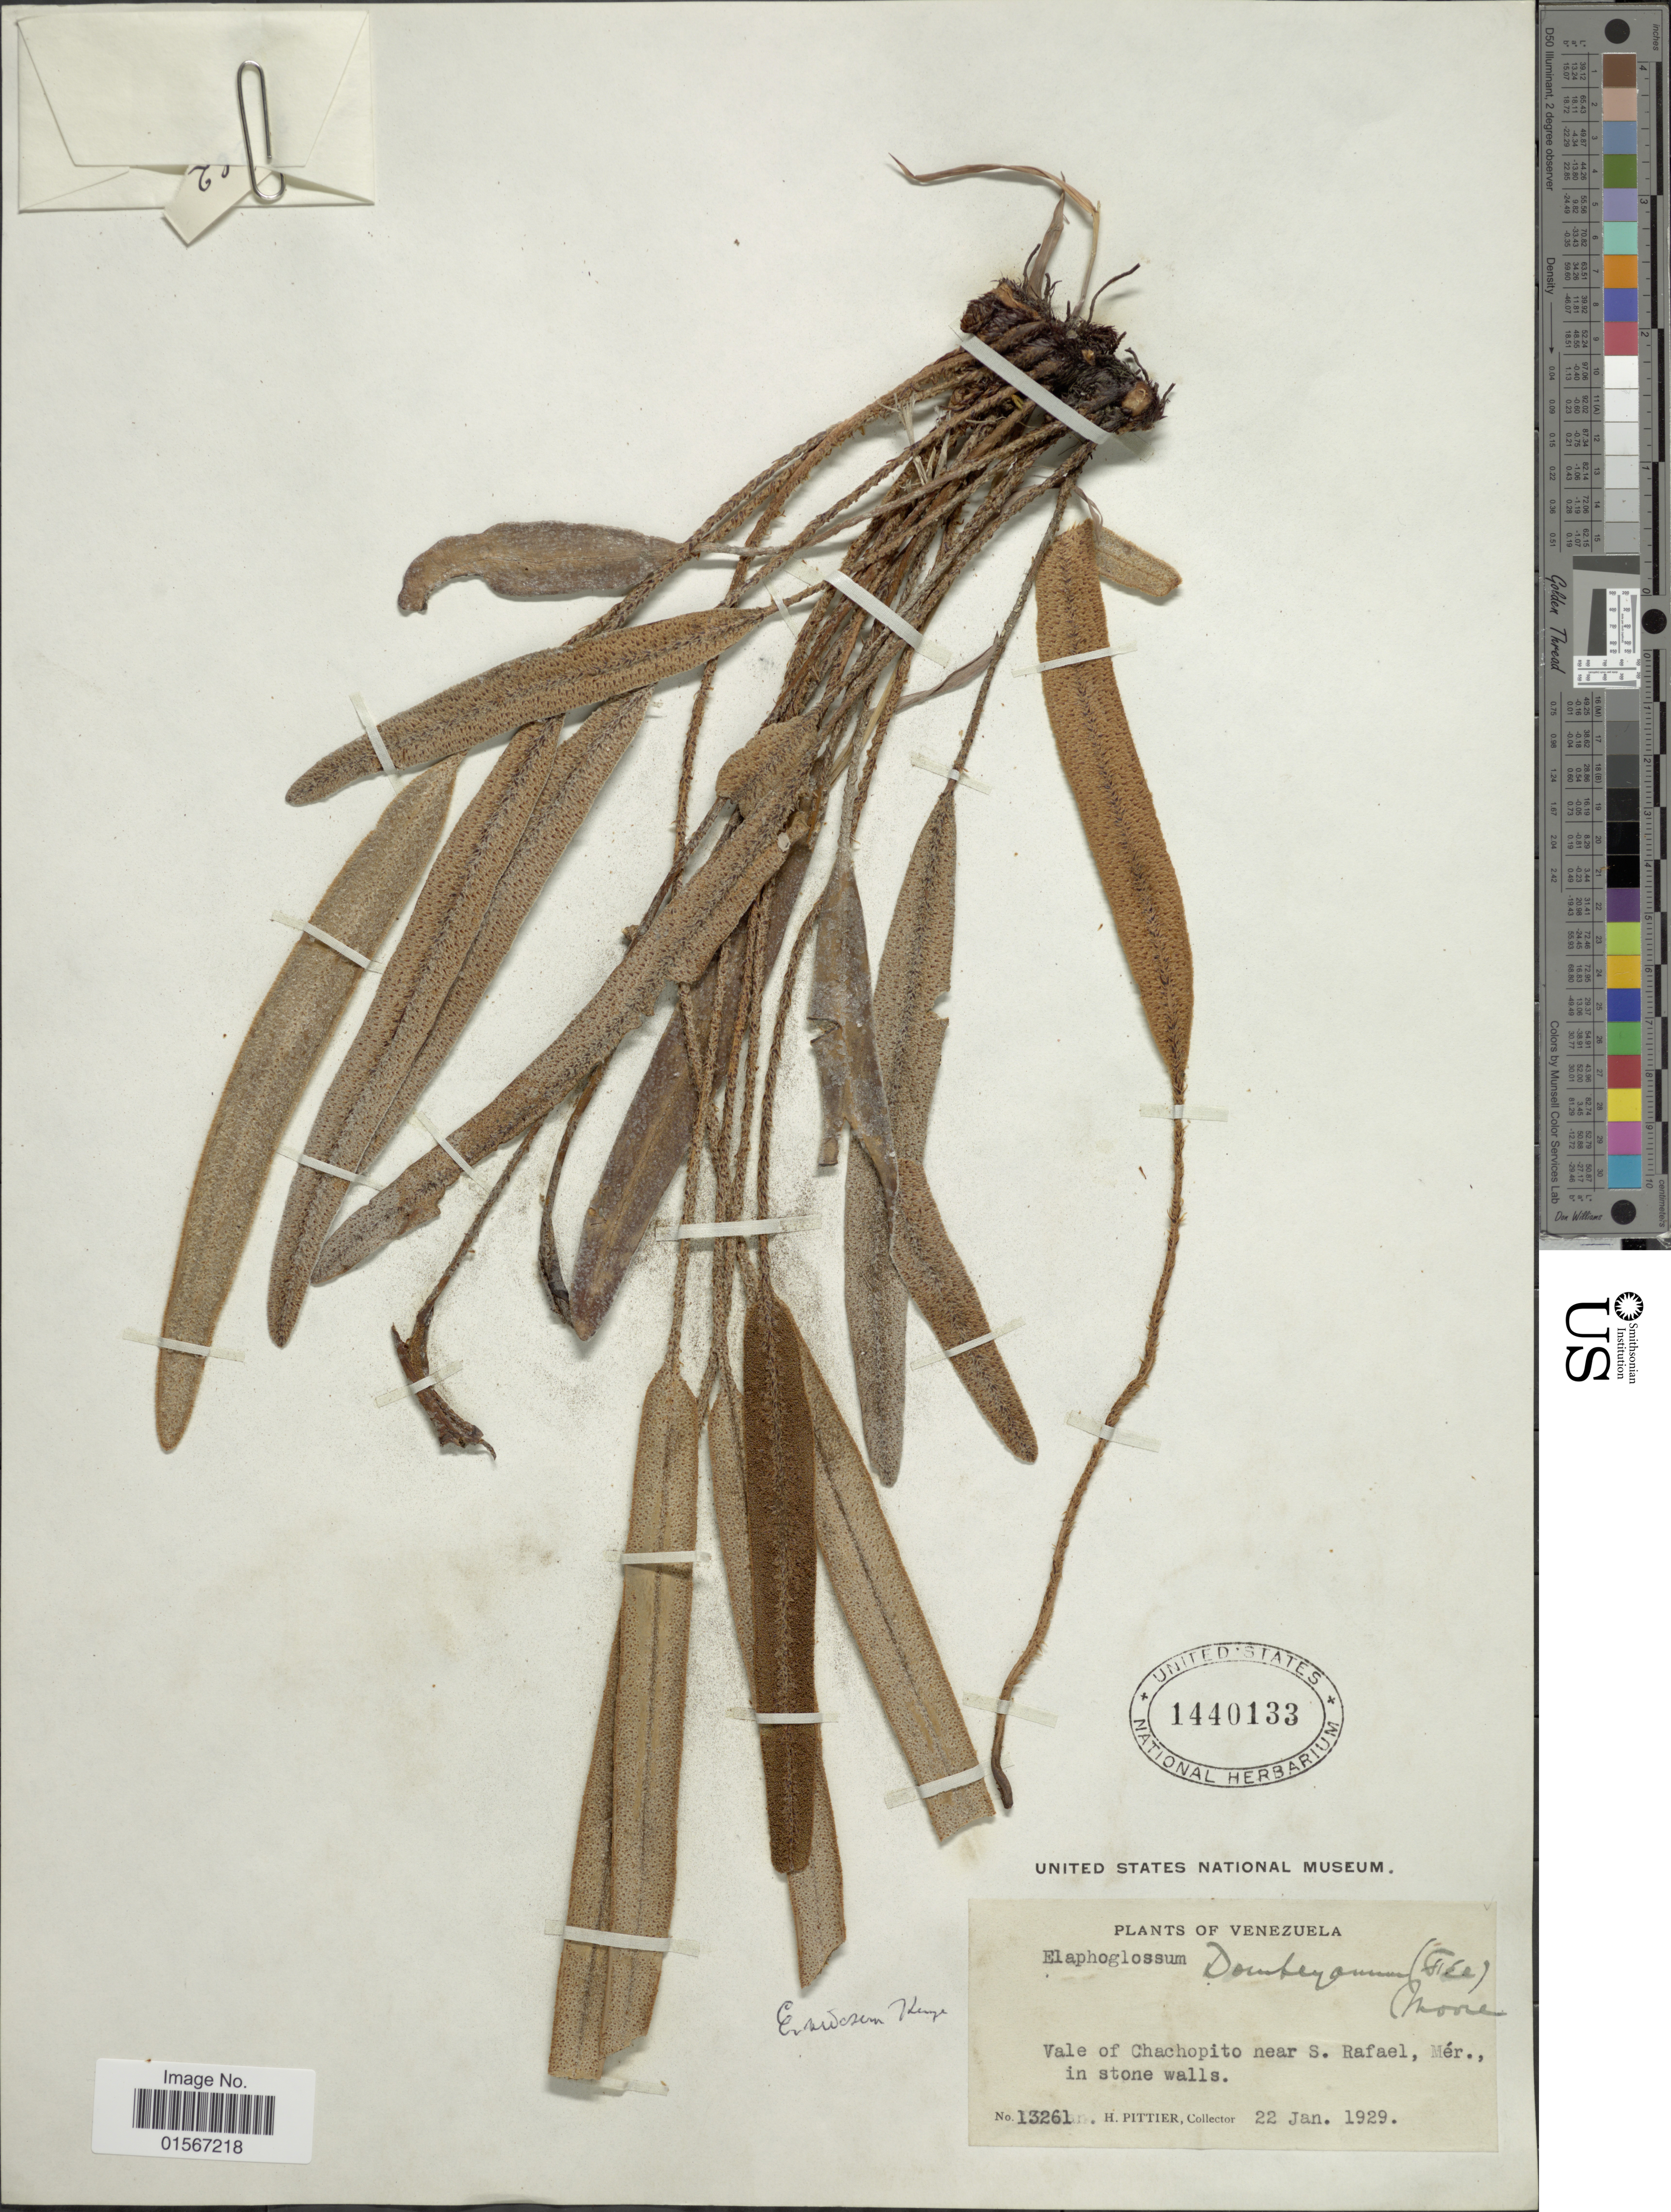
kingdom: Plantae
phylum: Tracheophyta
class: Polypodiopsida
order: Polypodiales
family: Dryopteridaceae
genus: Elaphoglossum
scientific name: Elaphoglossum nivosum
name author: (Kunze) Mickel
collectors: H. F. Pittier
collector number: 13261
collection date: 1929-01-22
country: Venezuela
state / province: Mérida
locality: Venezuela, Vale of Chachopito near S. Rafael, Mér., in stone walls.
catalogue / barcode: US 1440133